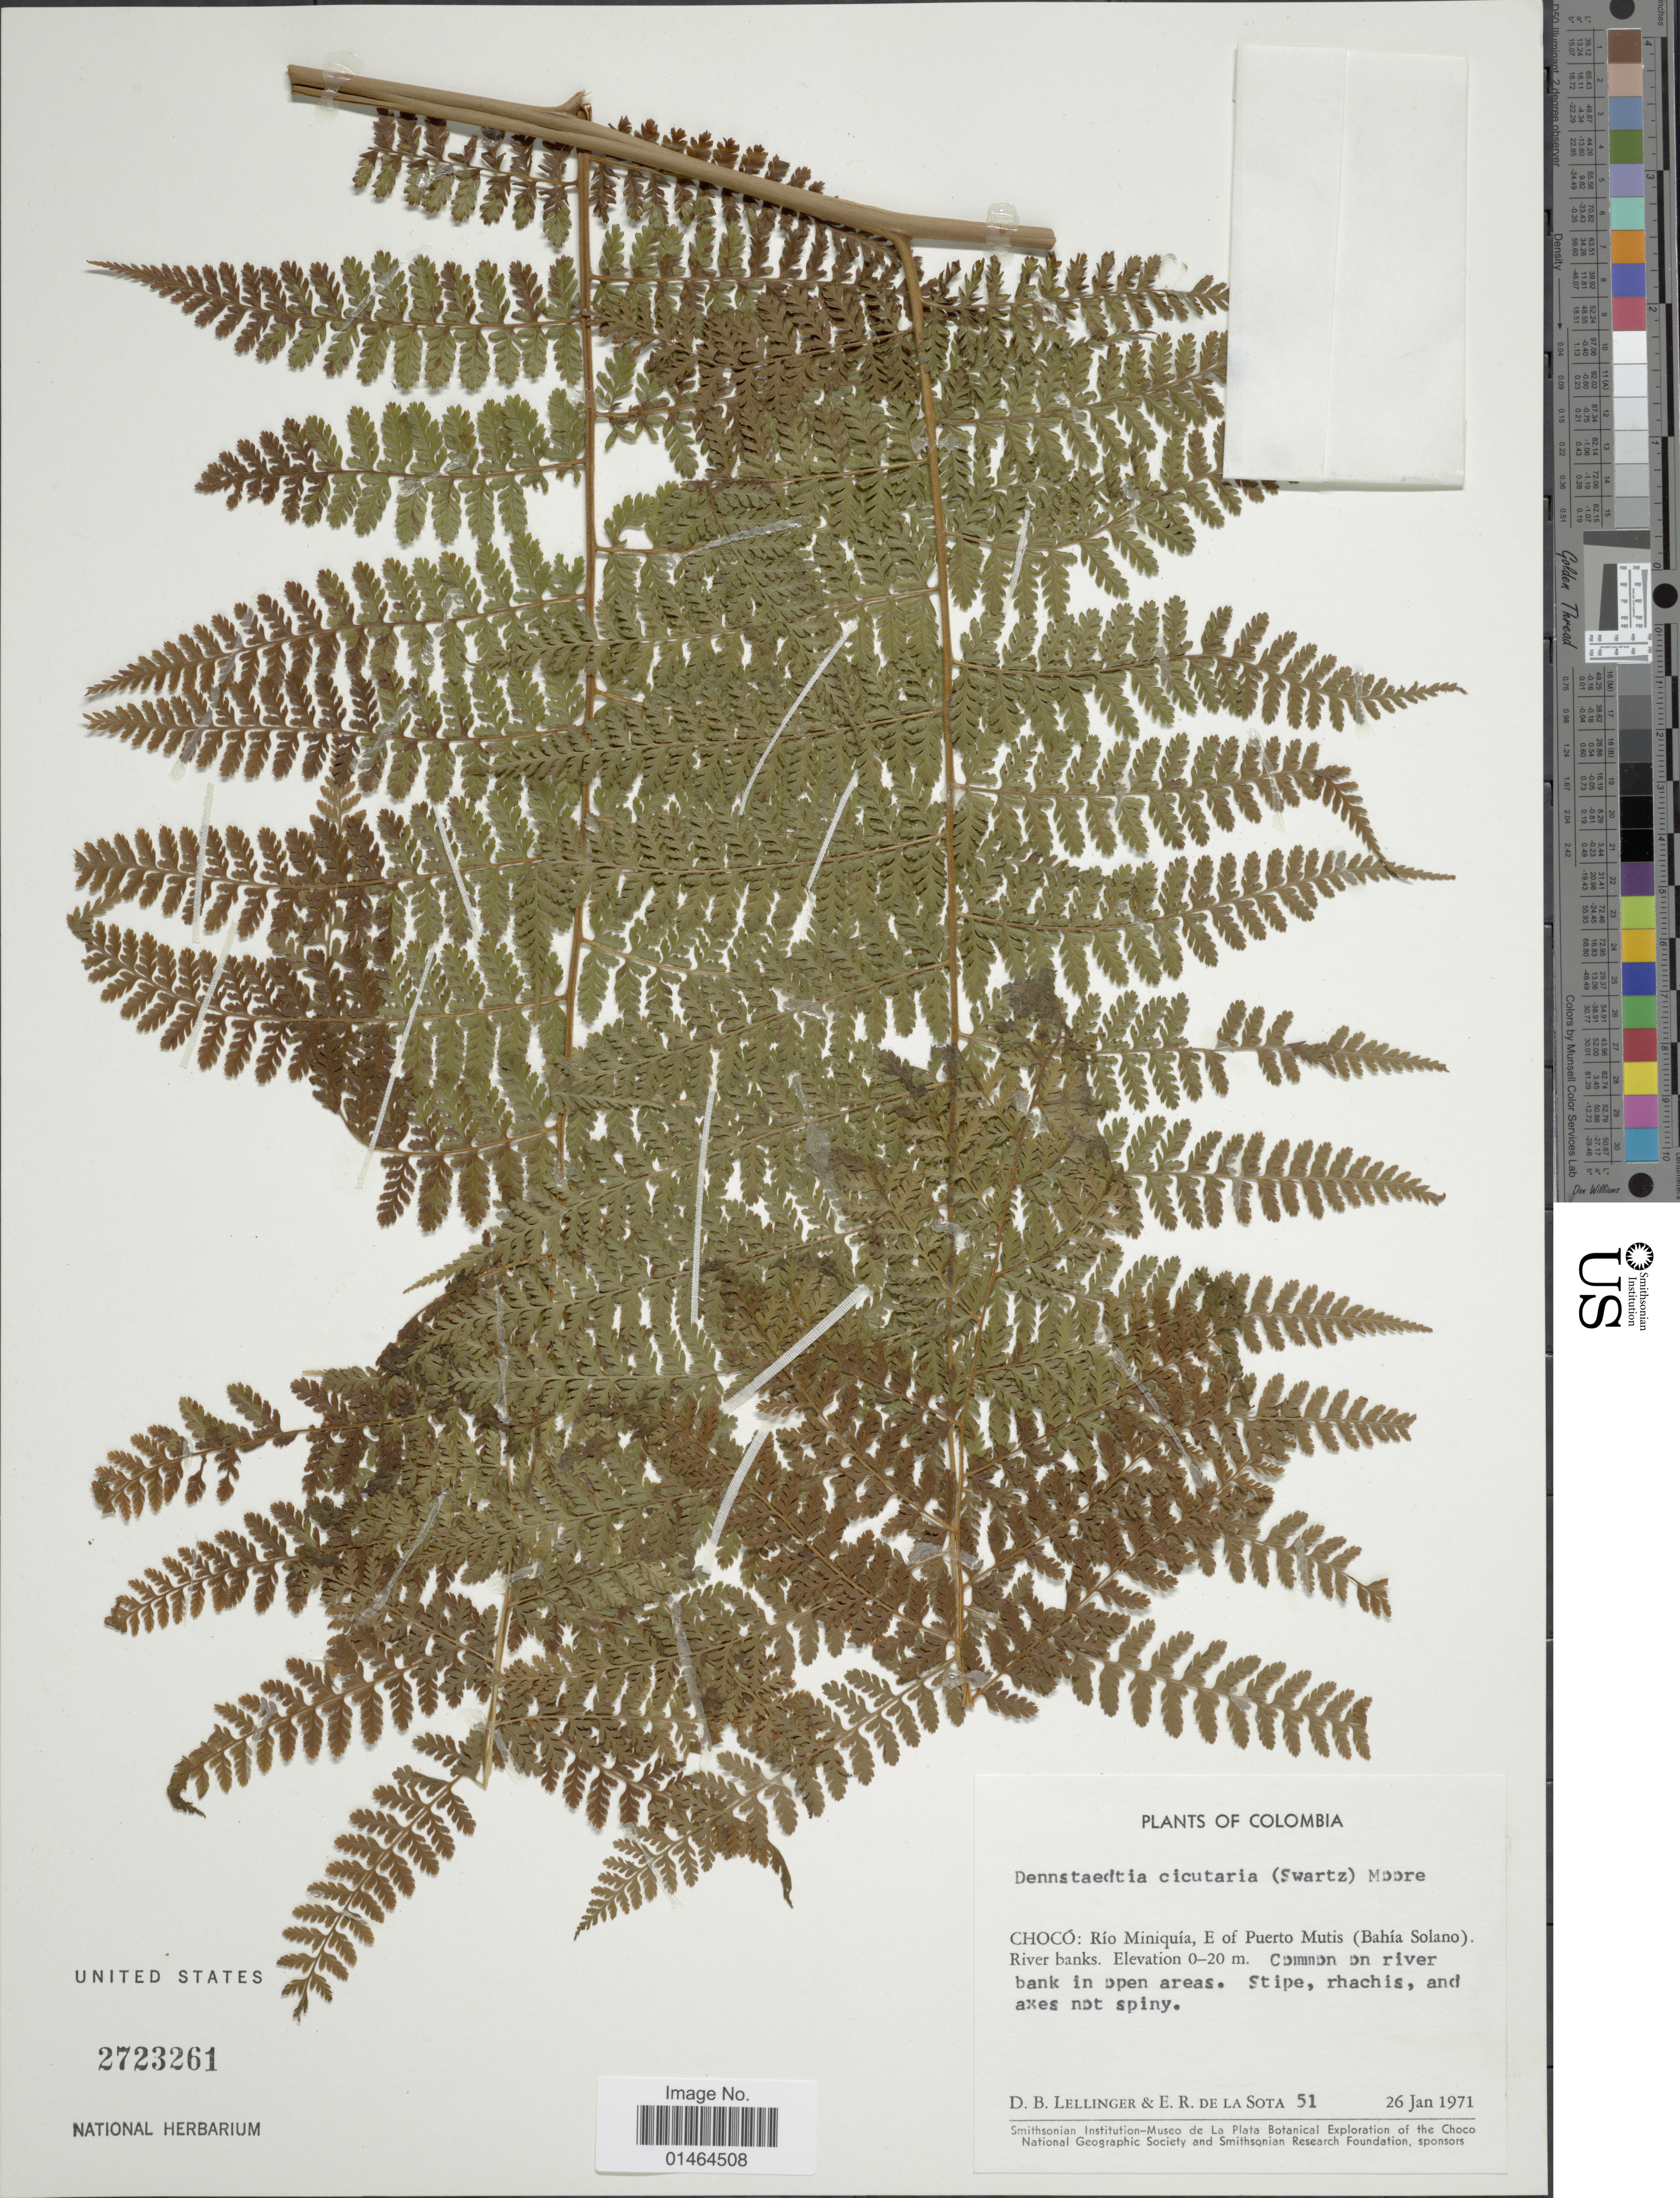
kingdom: Plantae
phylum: Tracheophyta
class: Polypodiopsida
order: Polypodiales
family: Dennstaedtiaceae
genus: Dennstaedtia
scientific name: Dennstaedtia cicutaria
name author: (Sw.) T. Moore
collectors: D. B. Lellinger & E. R. de la Sota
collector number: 51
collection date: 1971-01-26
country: Colombia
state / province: Chocó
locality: Río Miniquía, E of Puerto Mutis (Bahía Solano)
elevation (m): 0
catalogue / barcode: US 2723261